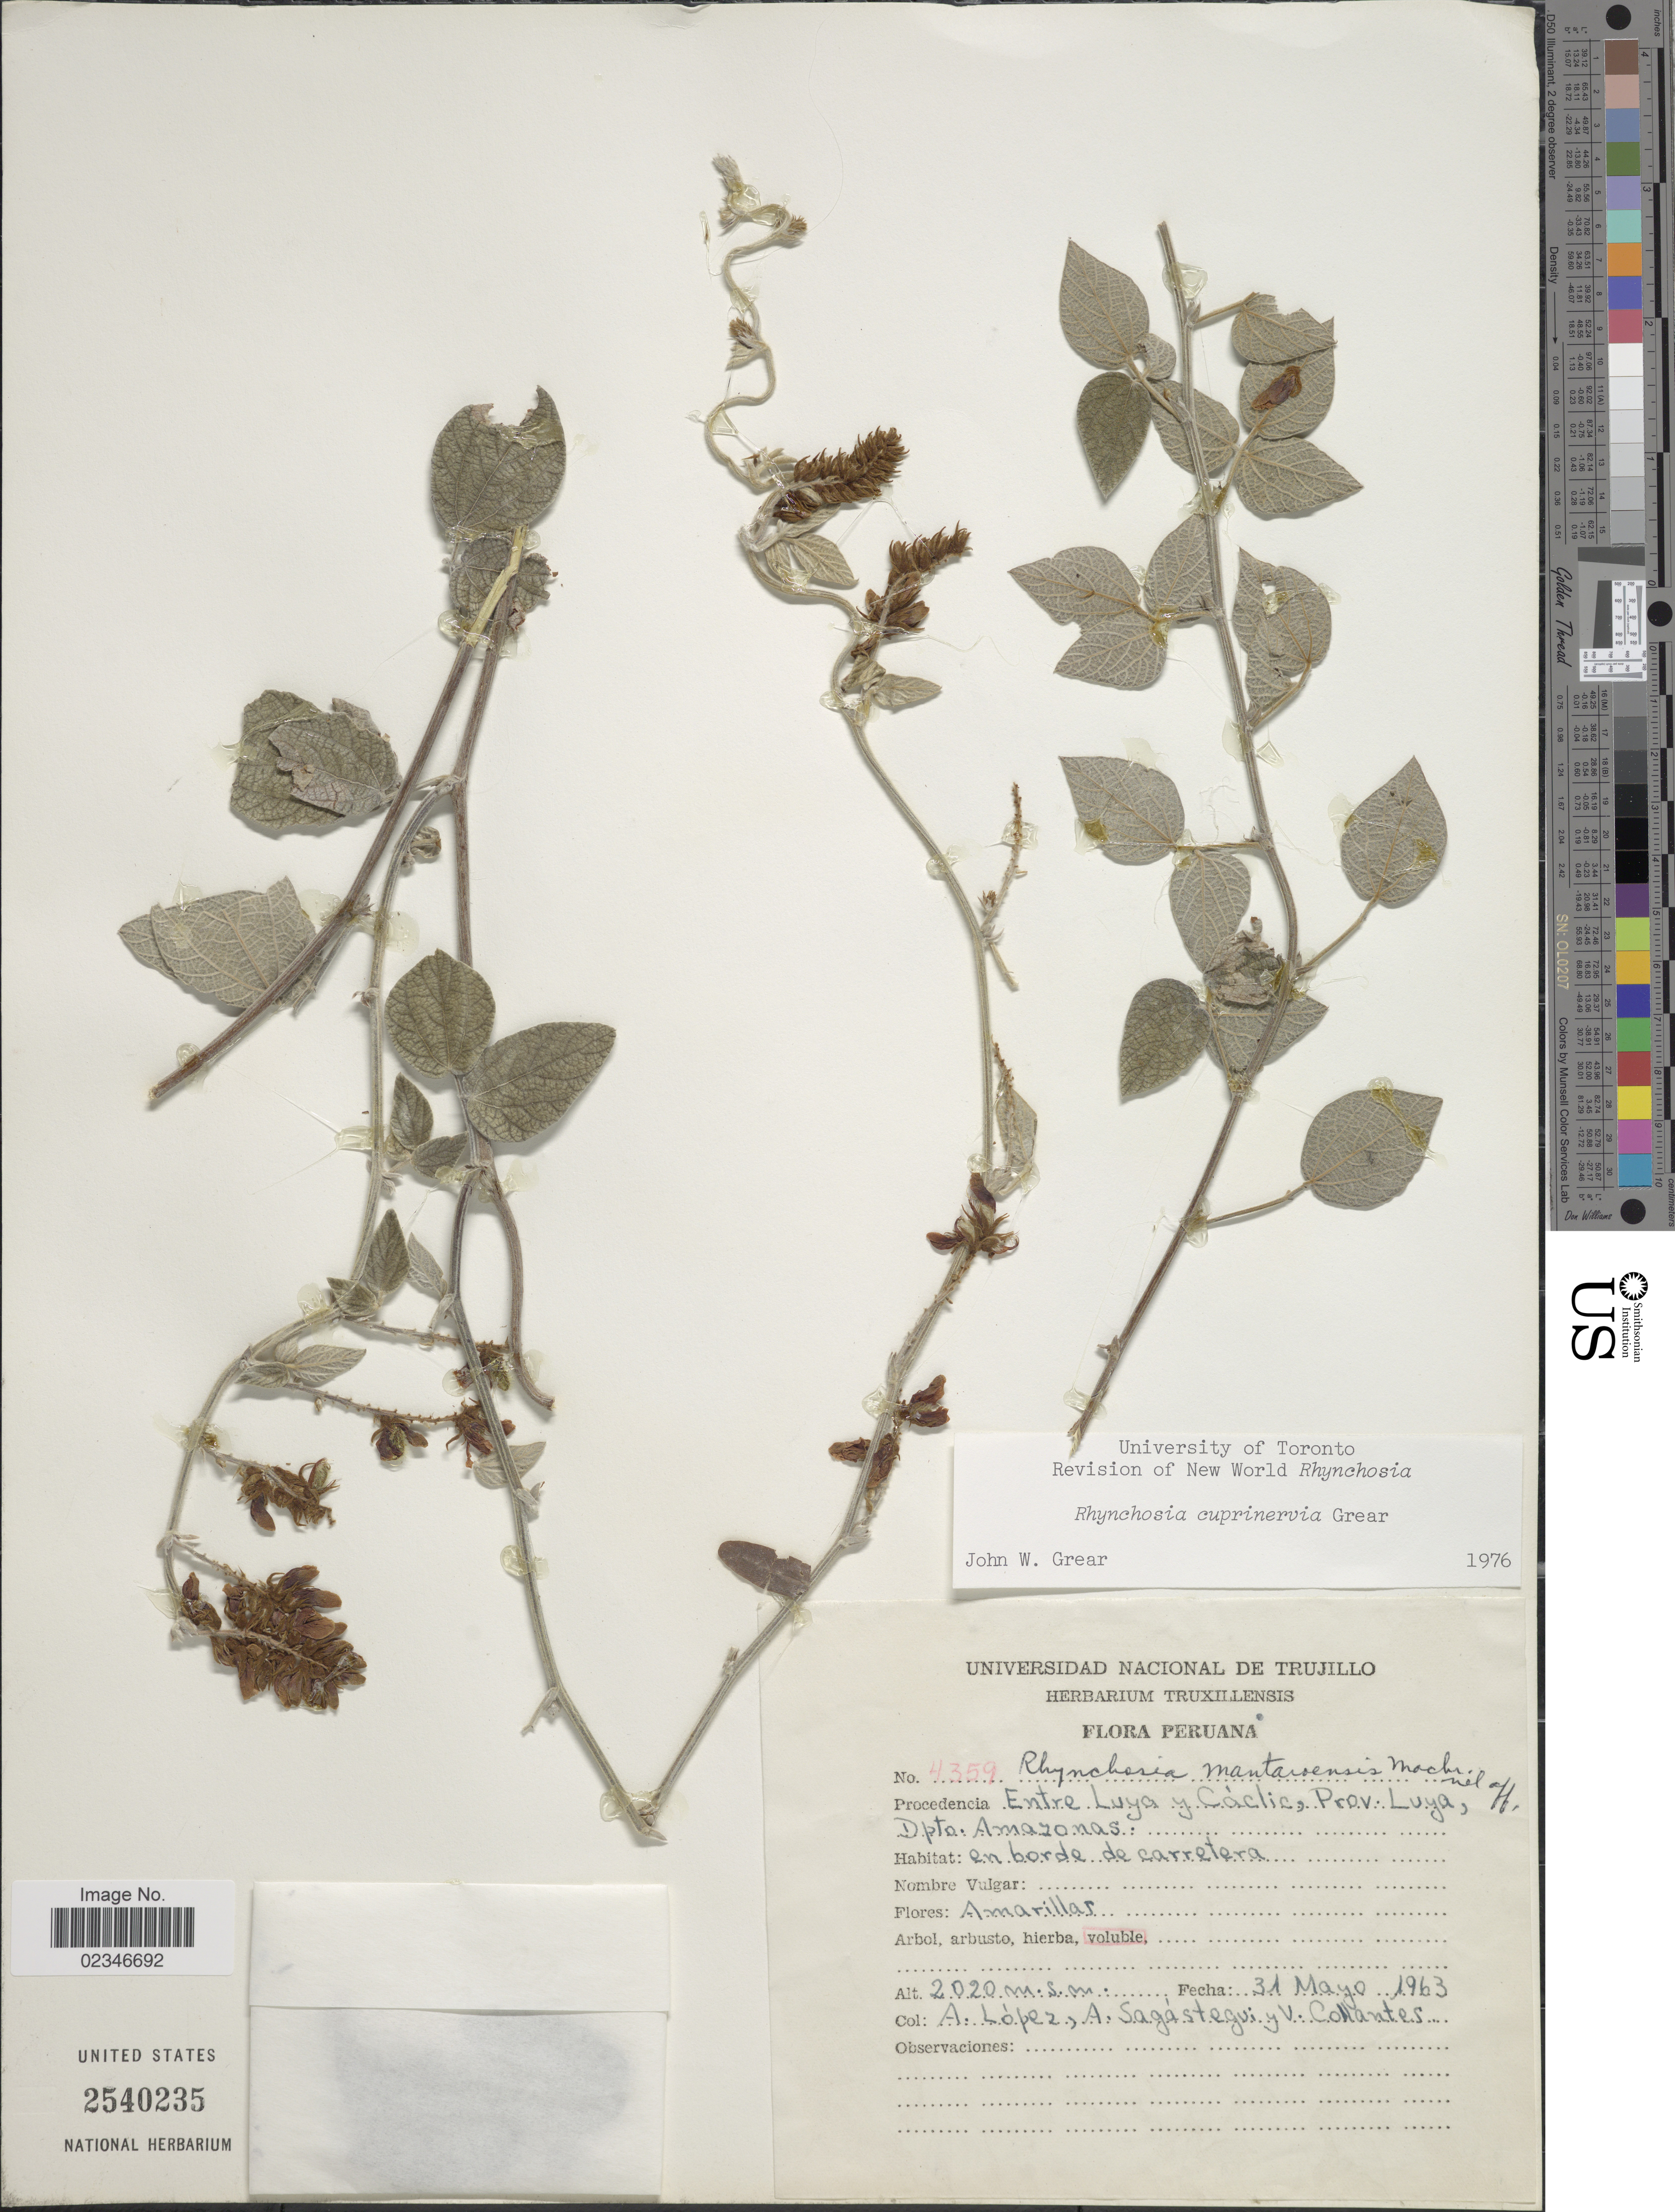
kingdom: Plantae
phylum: Tracheophyta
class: Magnoliopsida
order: Fabales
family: Fabaceae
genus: Rhynchosia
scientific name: Rhynchosia cuprinervia Grear ined.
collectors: A. López, A. Sagástequi & V. Collantes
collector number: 4359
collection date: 1963-05-31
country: Peru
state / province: Amazonas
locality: Procedencia: Entre Luya y Caclic, Prov. Luya, Dpto. Amazonas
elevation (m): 2020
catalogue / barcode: US 2540235